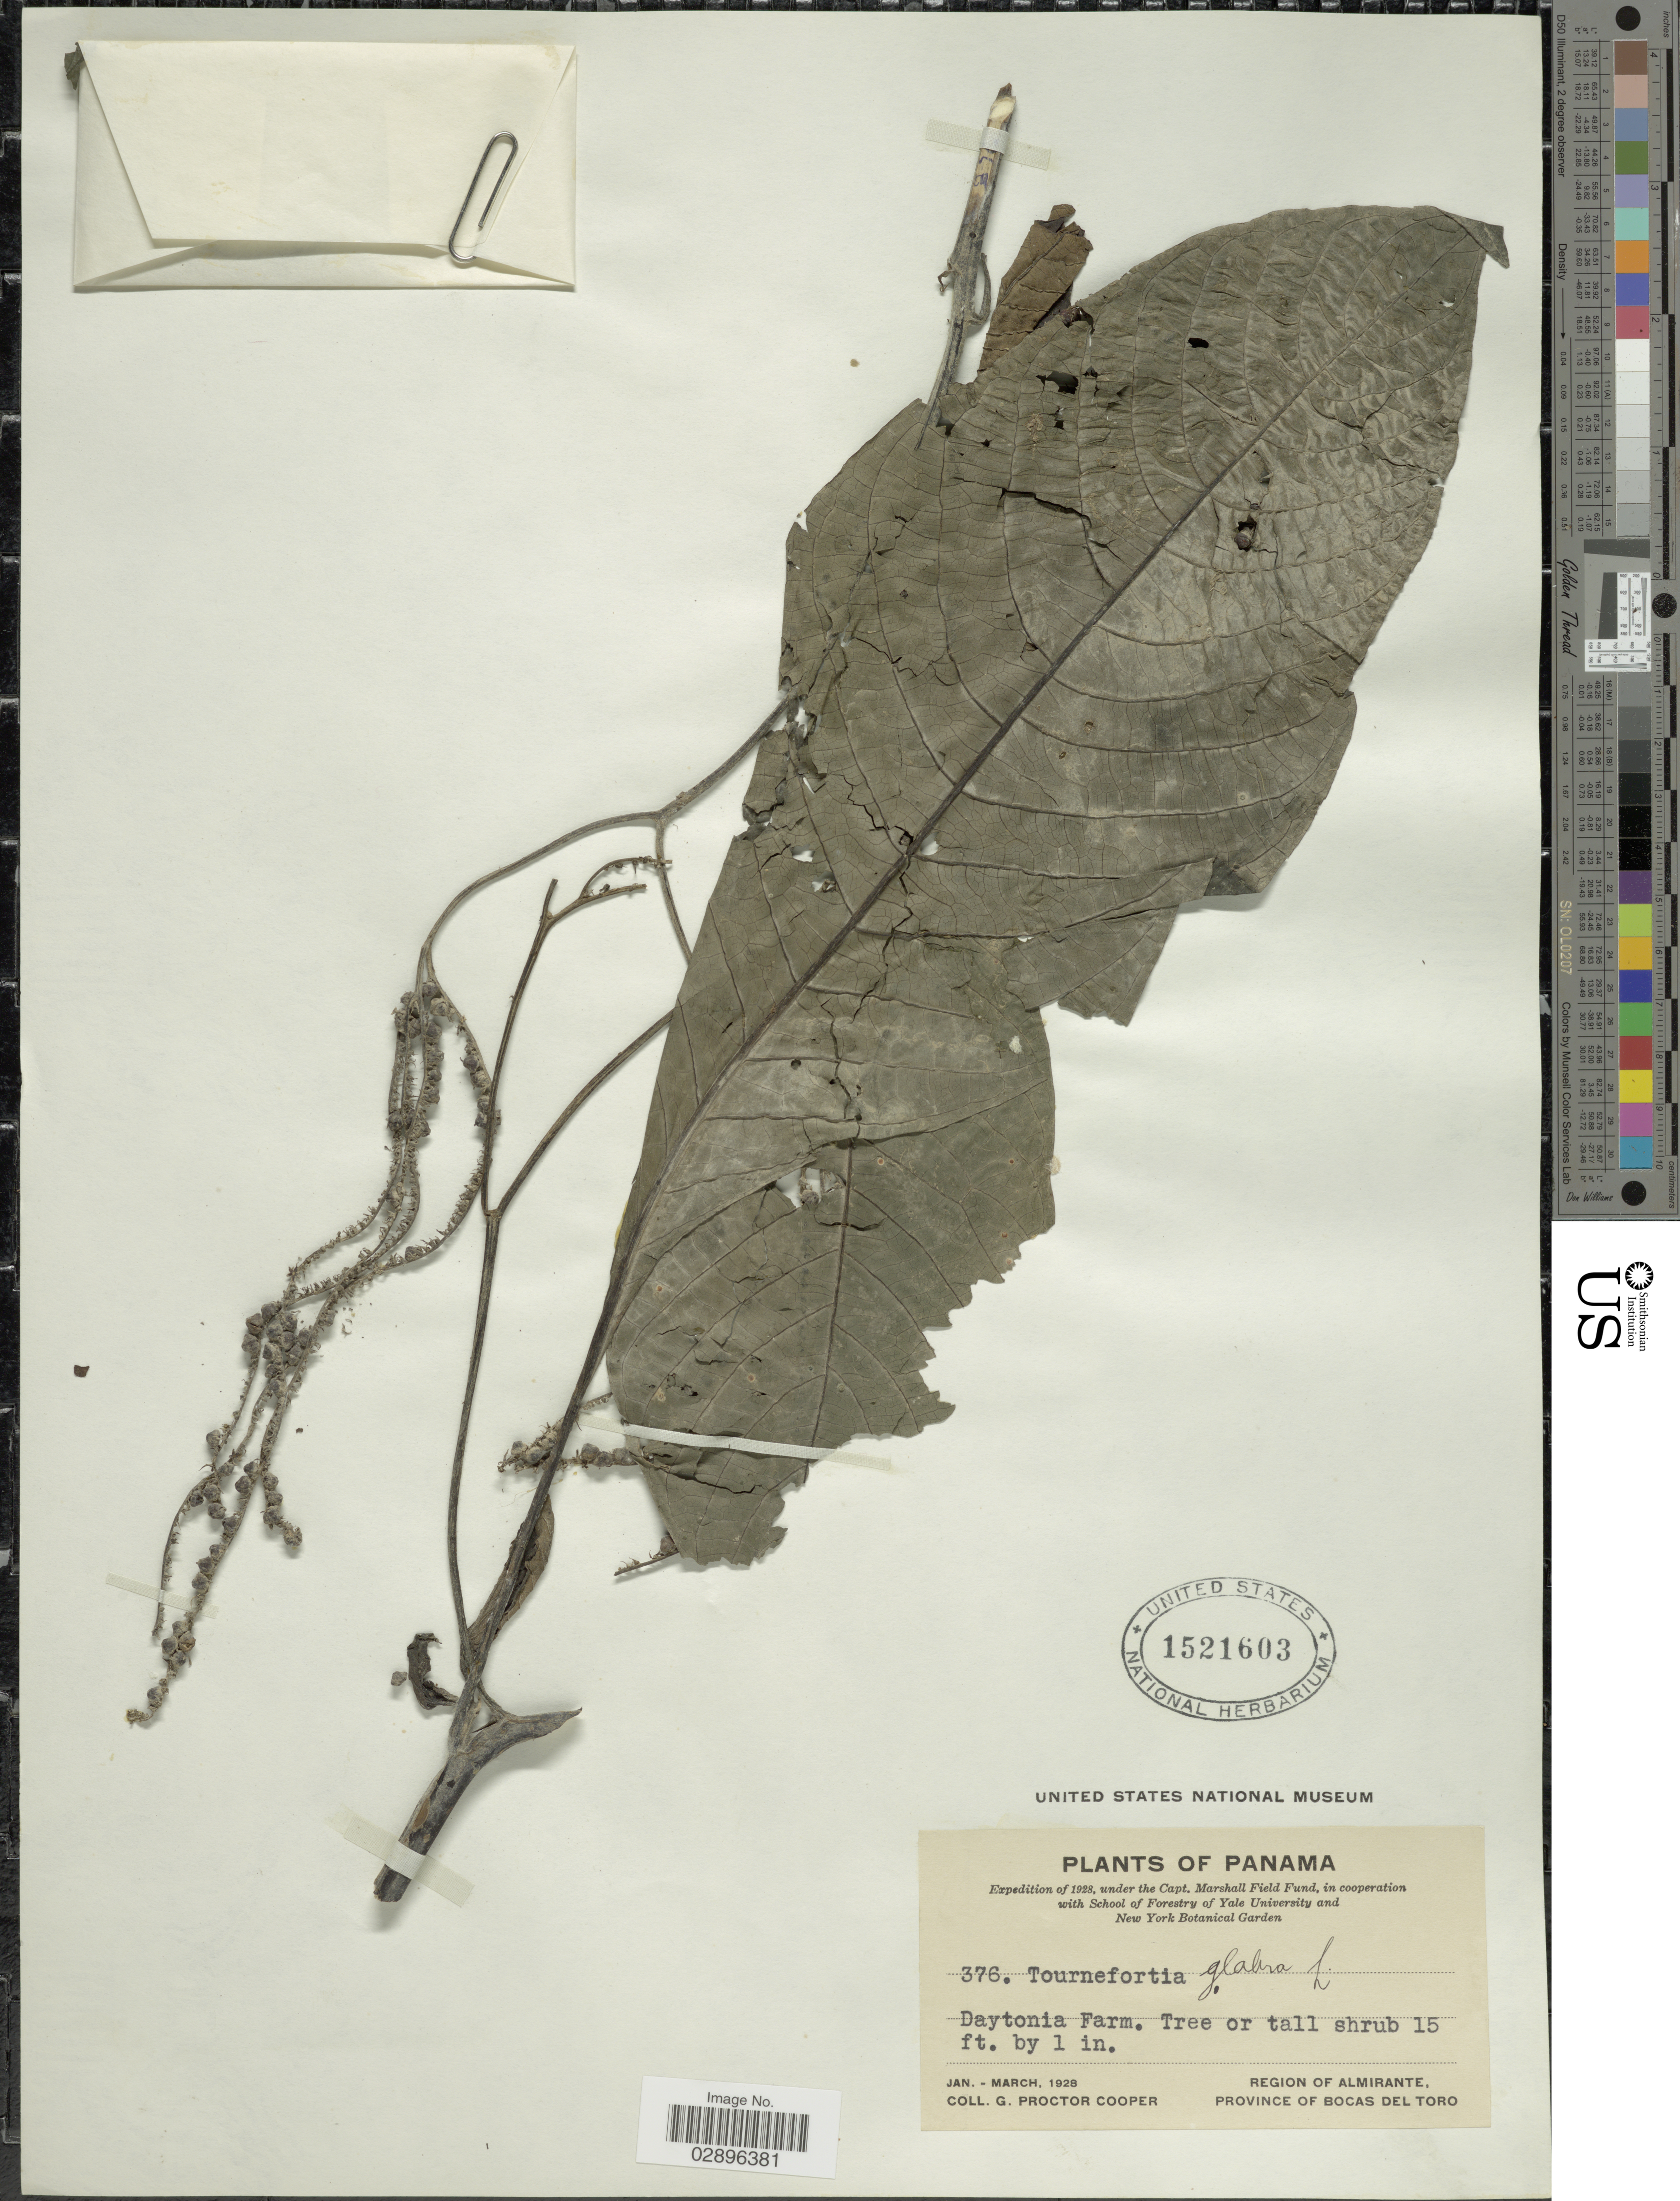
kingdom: Plantae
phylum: Tracheophyta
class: Magnoliopsida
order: Boraginales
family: Heliotropiaceae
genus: Tournefortia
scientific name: Tournefortia glabra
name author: L.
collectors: G. Cooper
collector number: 376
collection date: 1928-01/1928-04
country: Panama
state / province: Bocas del Toro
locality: Daytonia Farm. Region of Almirante.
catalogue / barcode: US 1521603